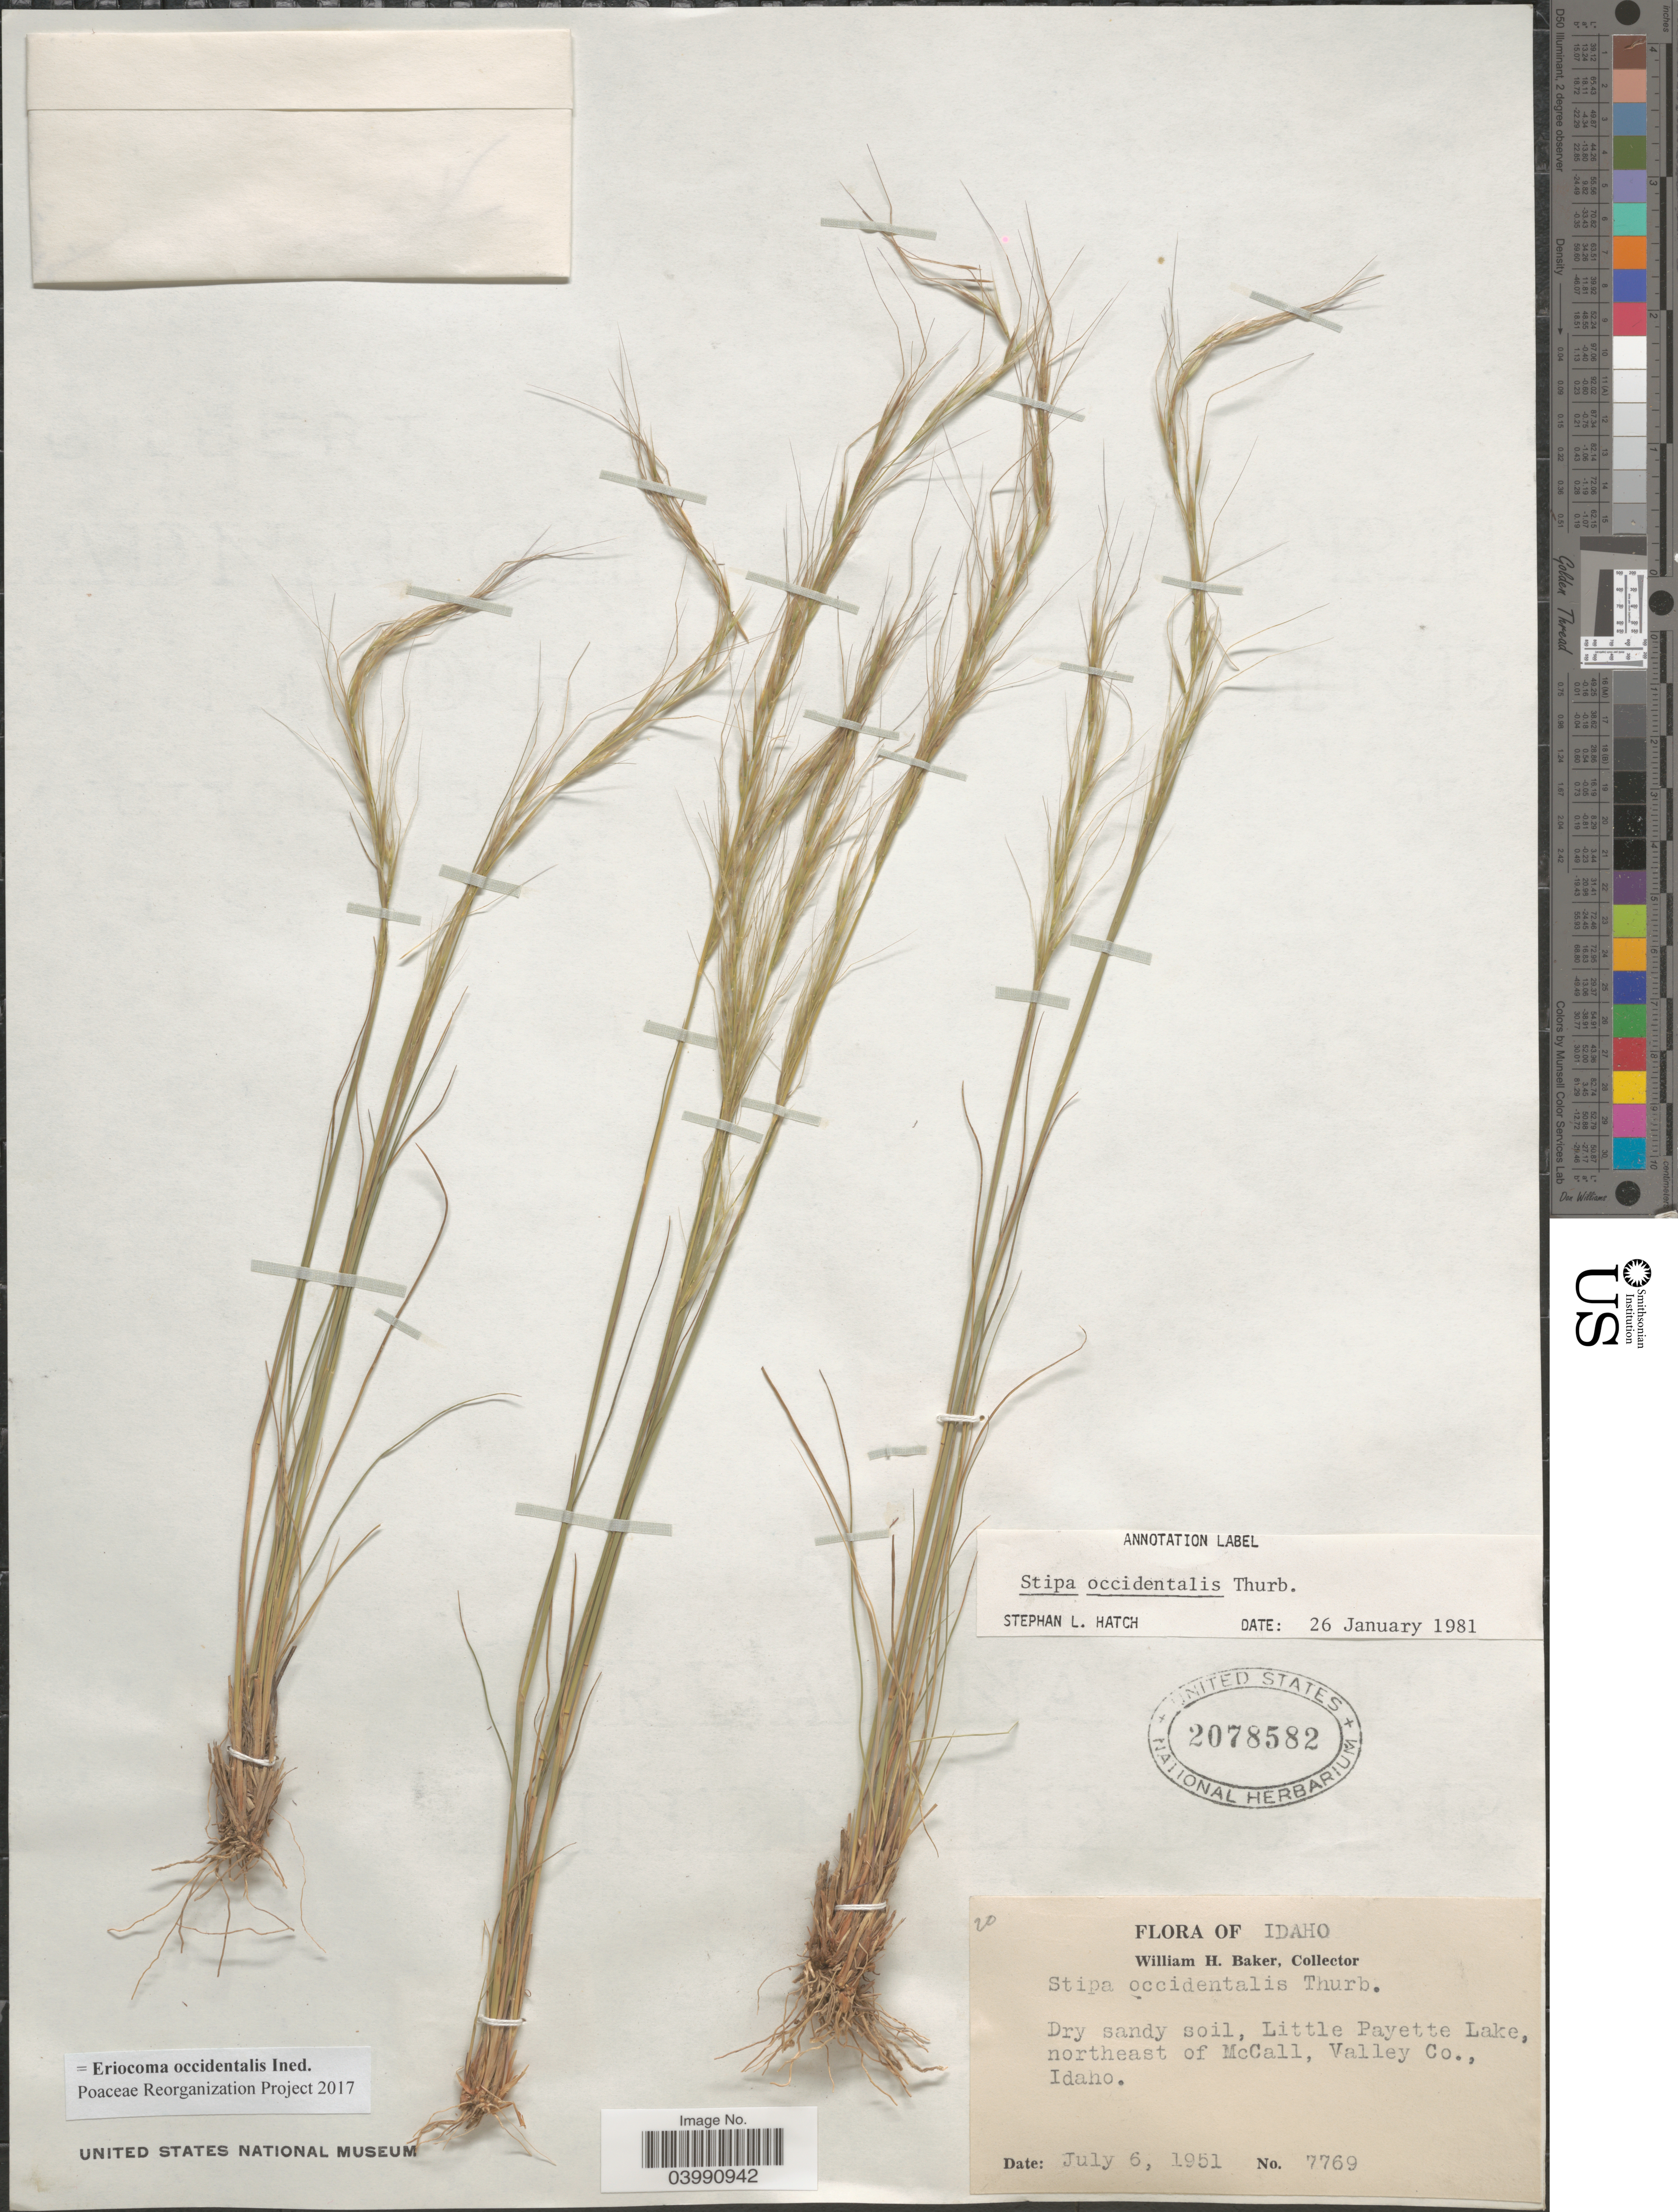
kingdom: Plantae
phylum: Tracheophyta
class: Liliopsida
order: Poales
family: Poaceae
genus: Eriocoma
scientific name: Eriocoma occidentalis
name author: (Thurb. ex S. Watson) Romasch.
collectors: W. H. Baker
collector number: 7769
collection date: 1951-07-06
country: United States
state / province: Idaho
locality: Little Payette Lake, northeast of McCall, Valley Co.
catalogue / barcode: US 2078582